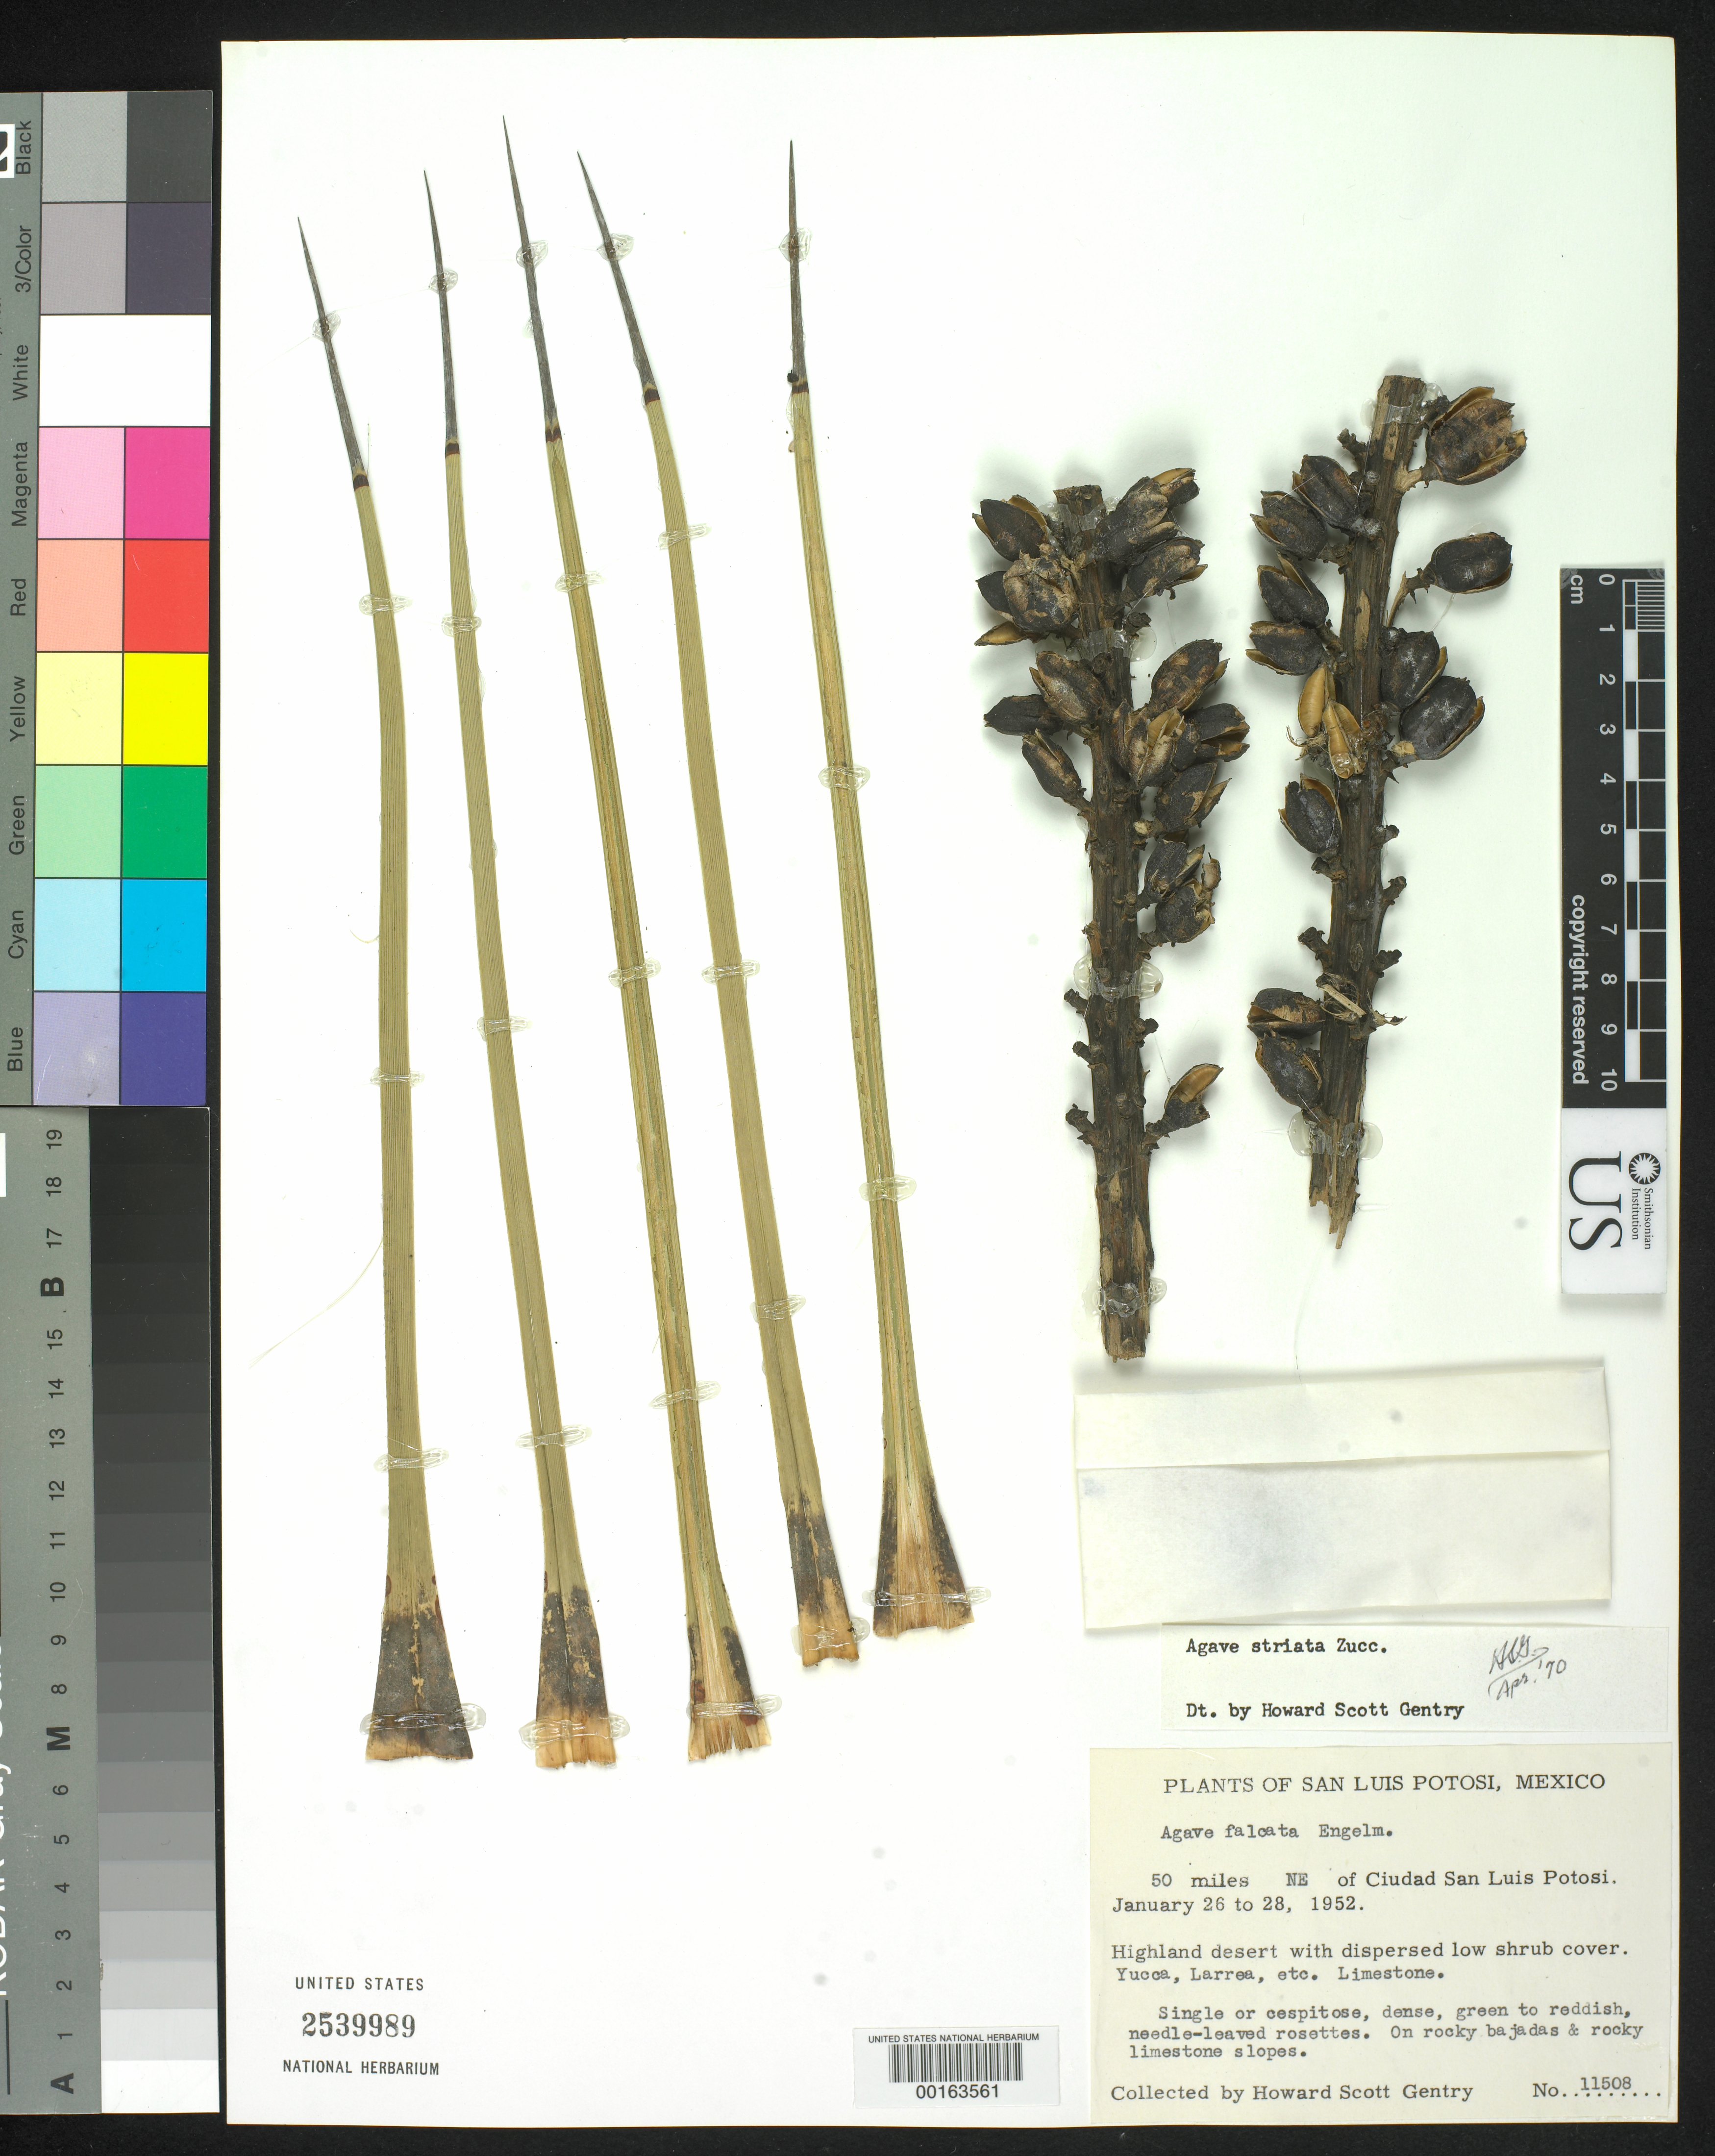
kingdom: Plantae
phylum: Tracheophyta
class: Liliopsida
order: Asparagales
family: Asparagaceae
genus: Agave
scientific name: Agave striata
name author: Zucc.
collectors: H. S. Gentry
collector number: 11508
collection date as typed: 26 Jan 1952 to 28 Jan 1952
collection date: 1952-01-26/1952-01-28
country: Mexico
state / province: San Luis Potosí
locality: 50 mi NE of Ciudad San Luis Potosi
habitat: Highland desert w/dispersed low shrub cover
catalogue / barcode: US 2539989